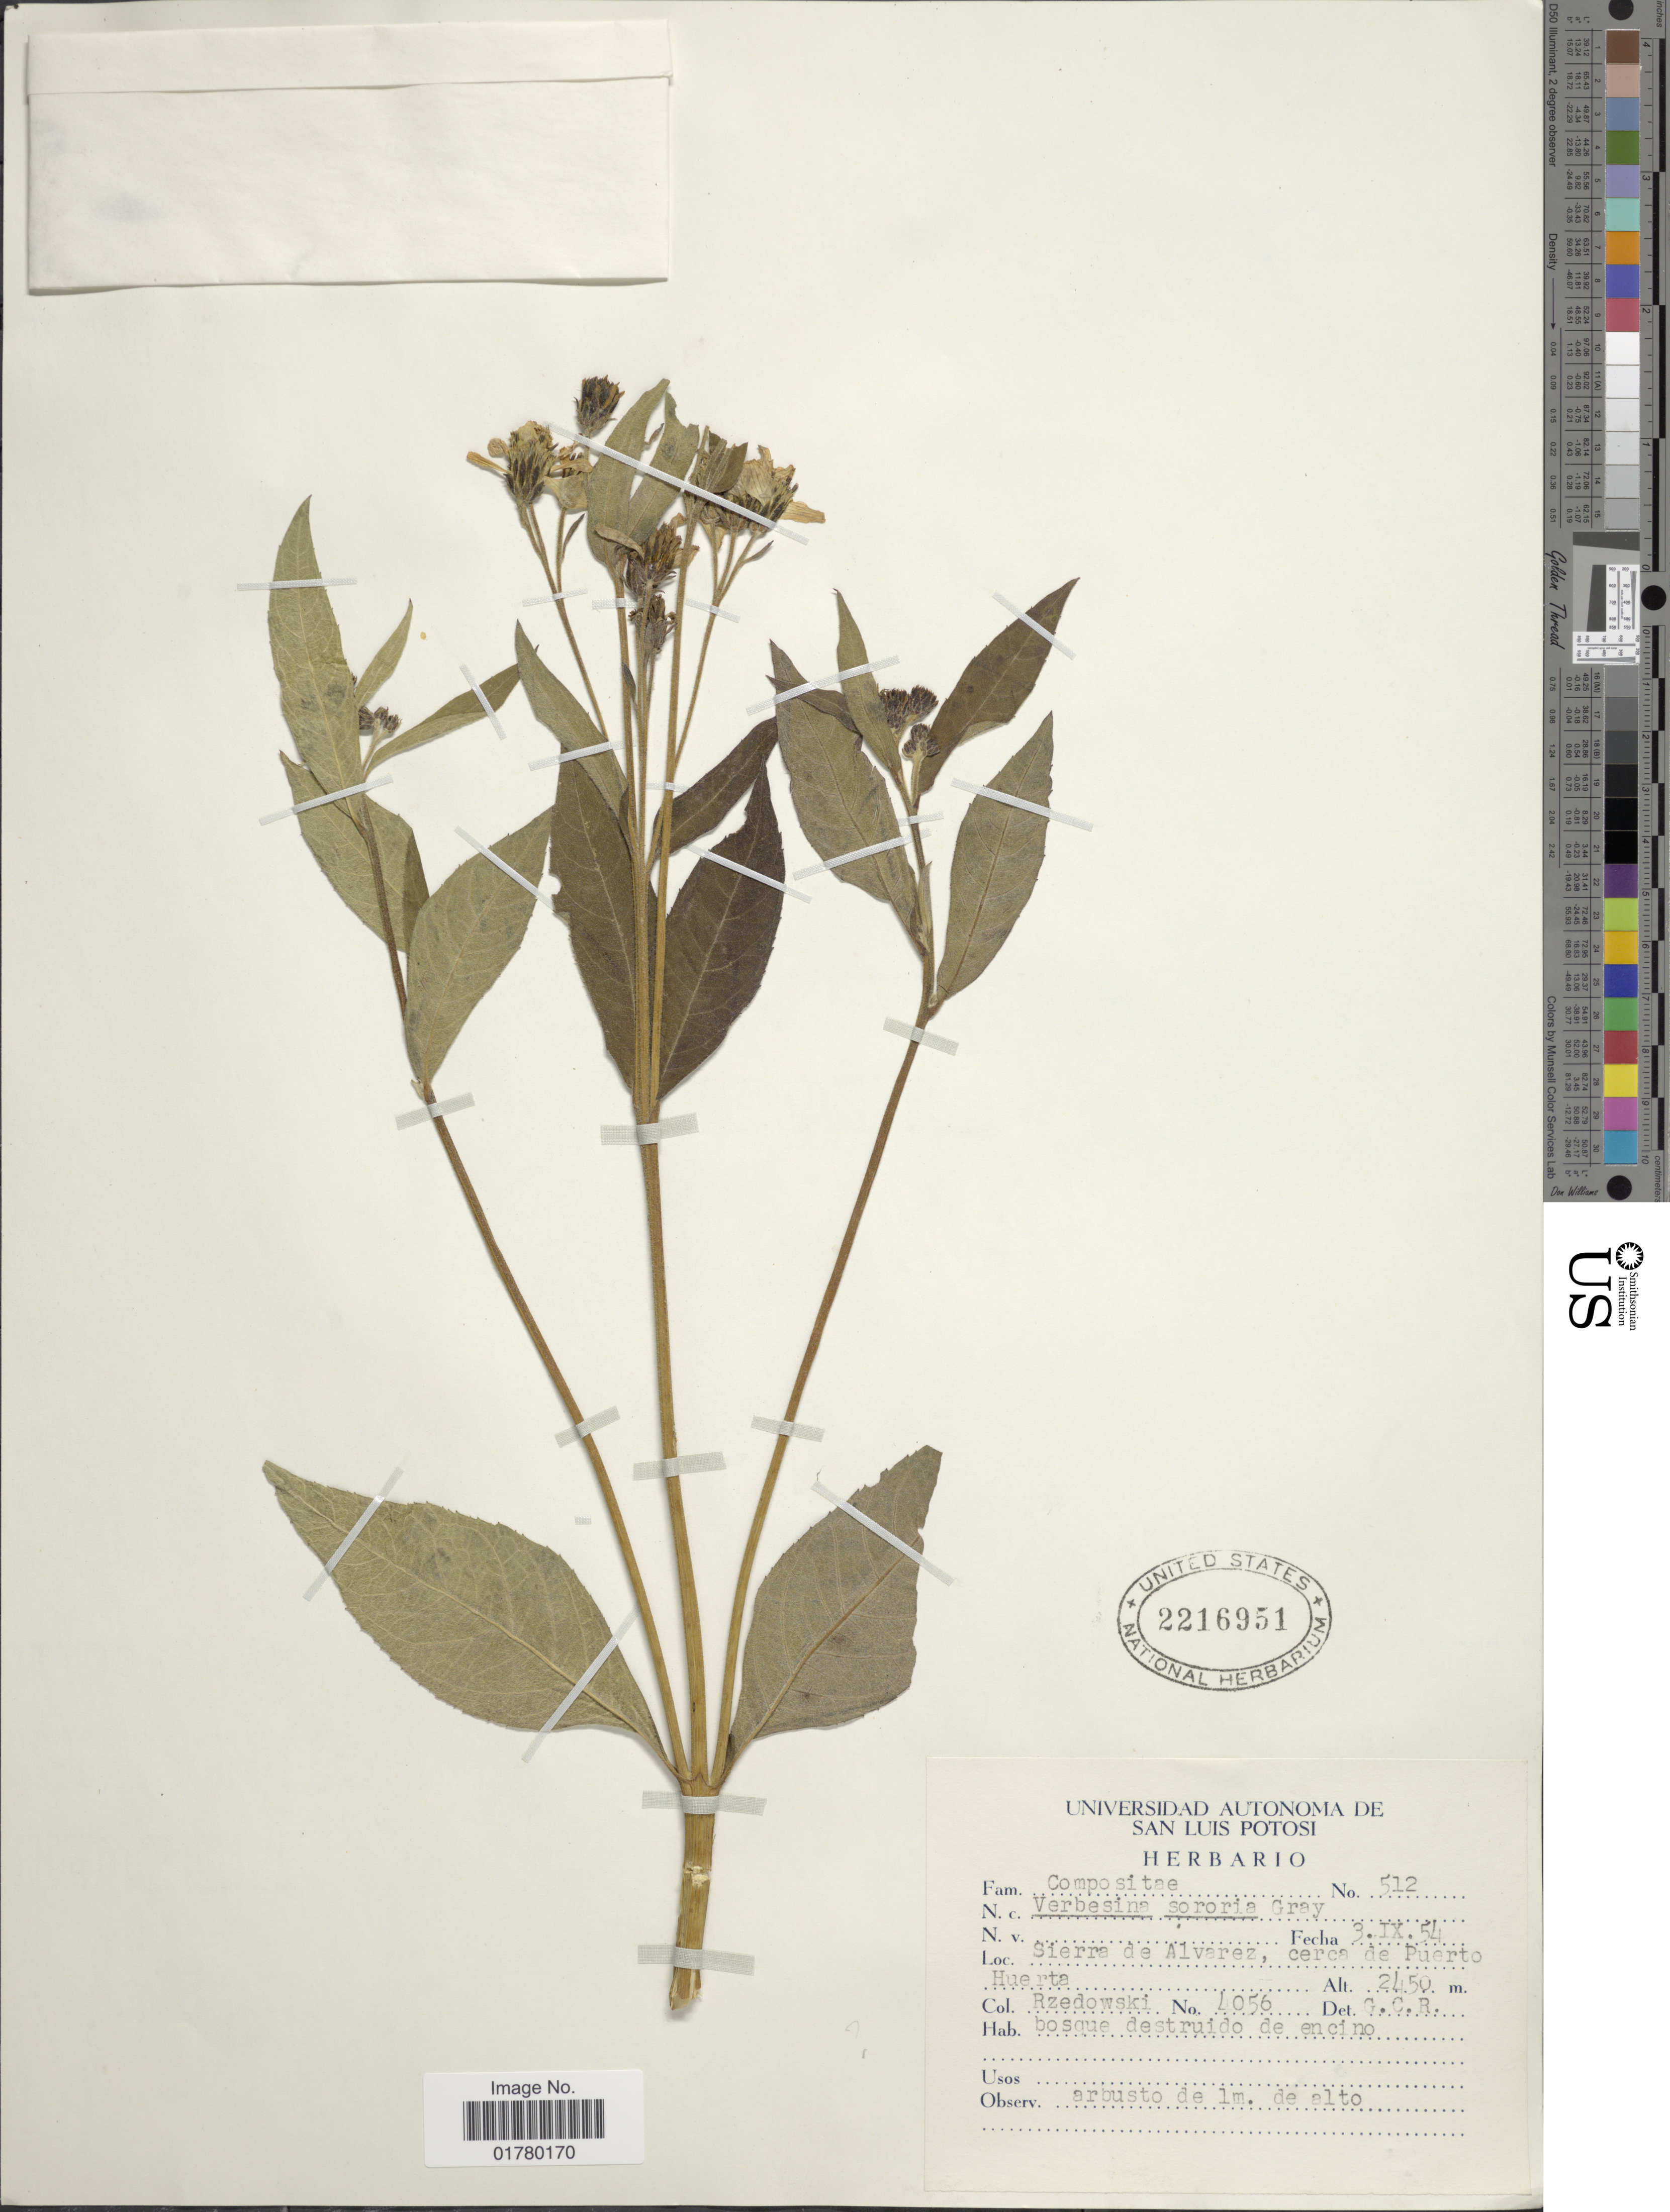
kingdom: Plantae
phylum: Tracheophyta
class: Magnoliopsida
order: Asterales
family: Asteraceae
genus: Verbesina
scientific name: Verbesina sororia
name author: A. Gray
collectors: Rzedowski, --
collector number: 4056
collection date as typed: Transcribed d/m/y: 3/9/54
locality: Sierra de Alvarez, cerca de Puerto Huerta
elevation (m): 2450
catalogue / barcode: US 2216951